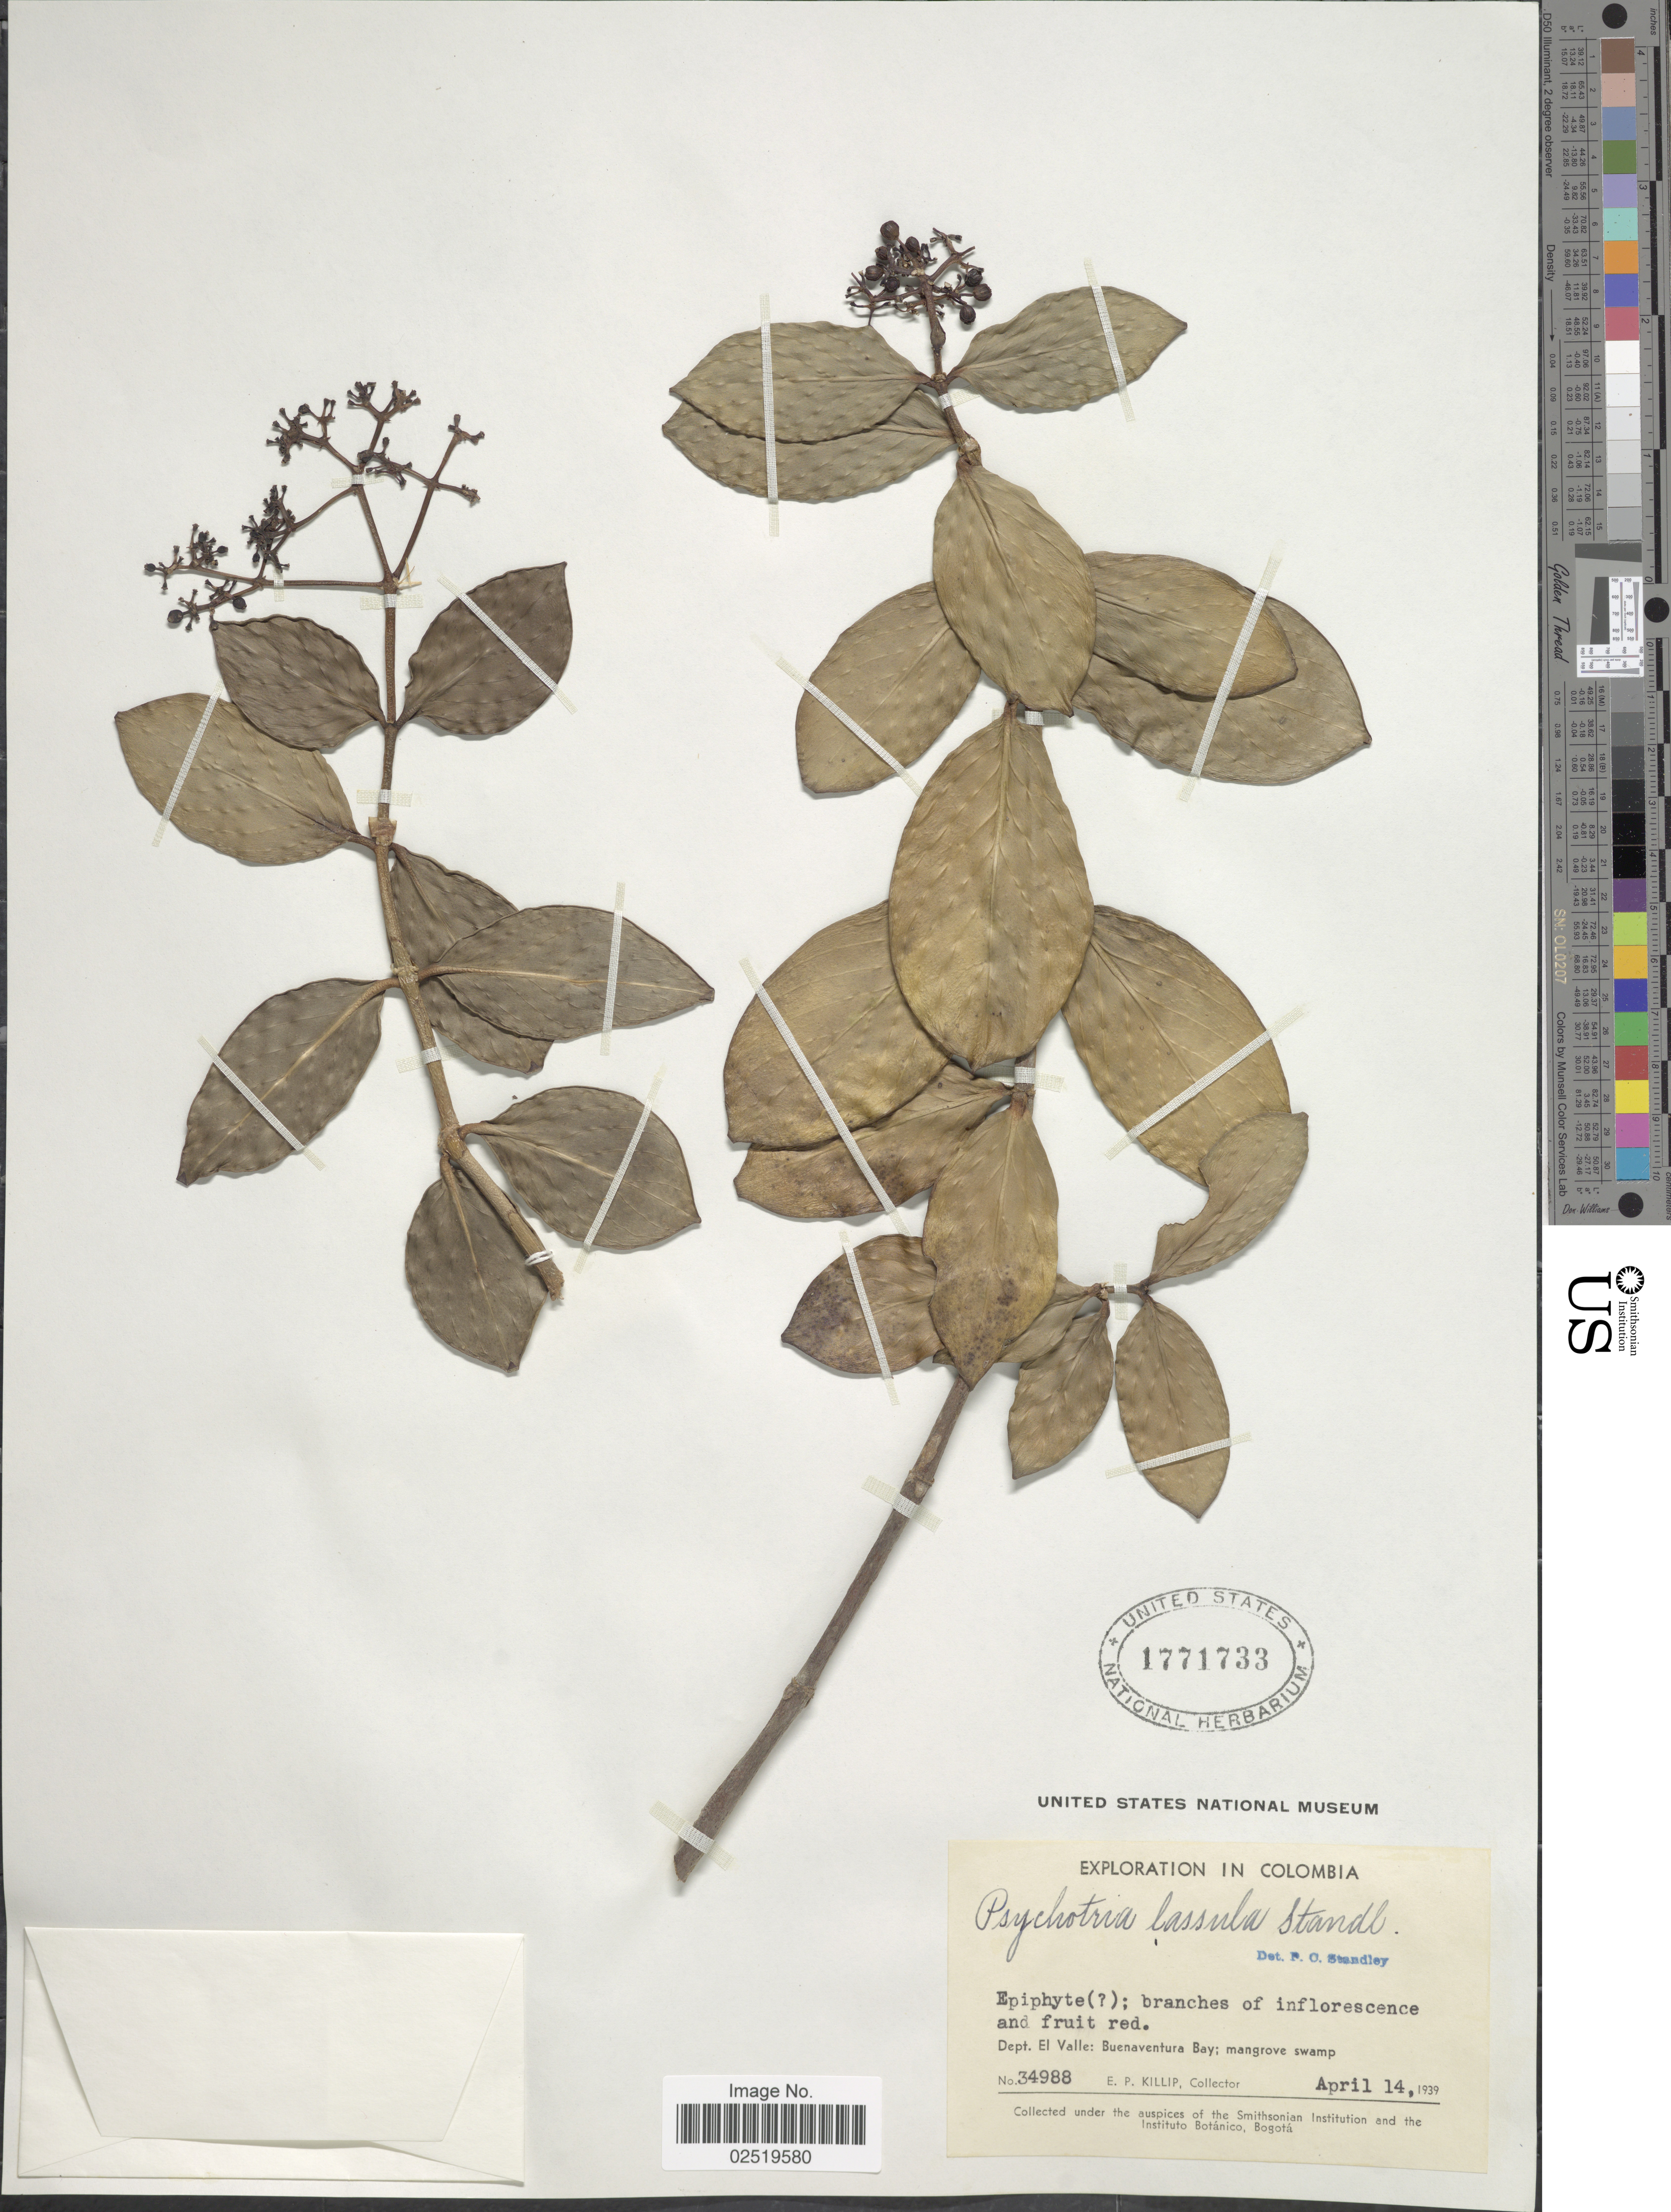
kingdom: Plantae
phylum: Tracheophyta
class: Magnoliopsida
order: Gentianales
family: Rubiaceae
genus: Psychotria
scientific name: Psychotria lassula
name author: Standl.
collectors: E. P. Killip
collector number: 34988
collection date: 1939-04-14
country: Colombia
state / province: Valle del Cauca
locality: Dept. El Valle: Buenaventura Bay; mangrove swamp.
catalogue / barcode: US 1771733